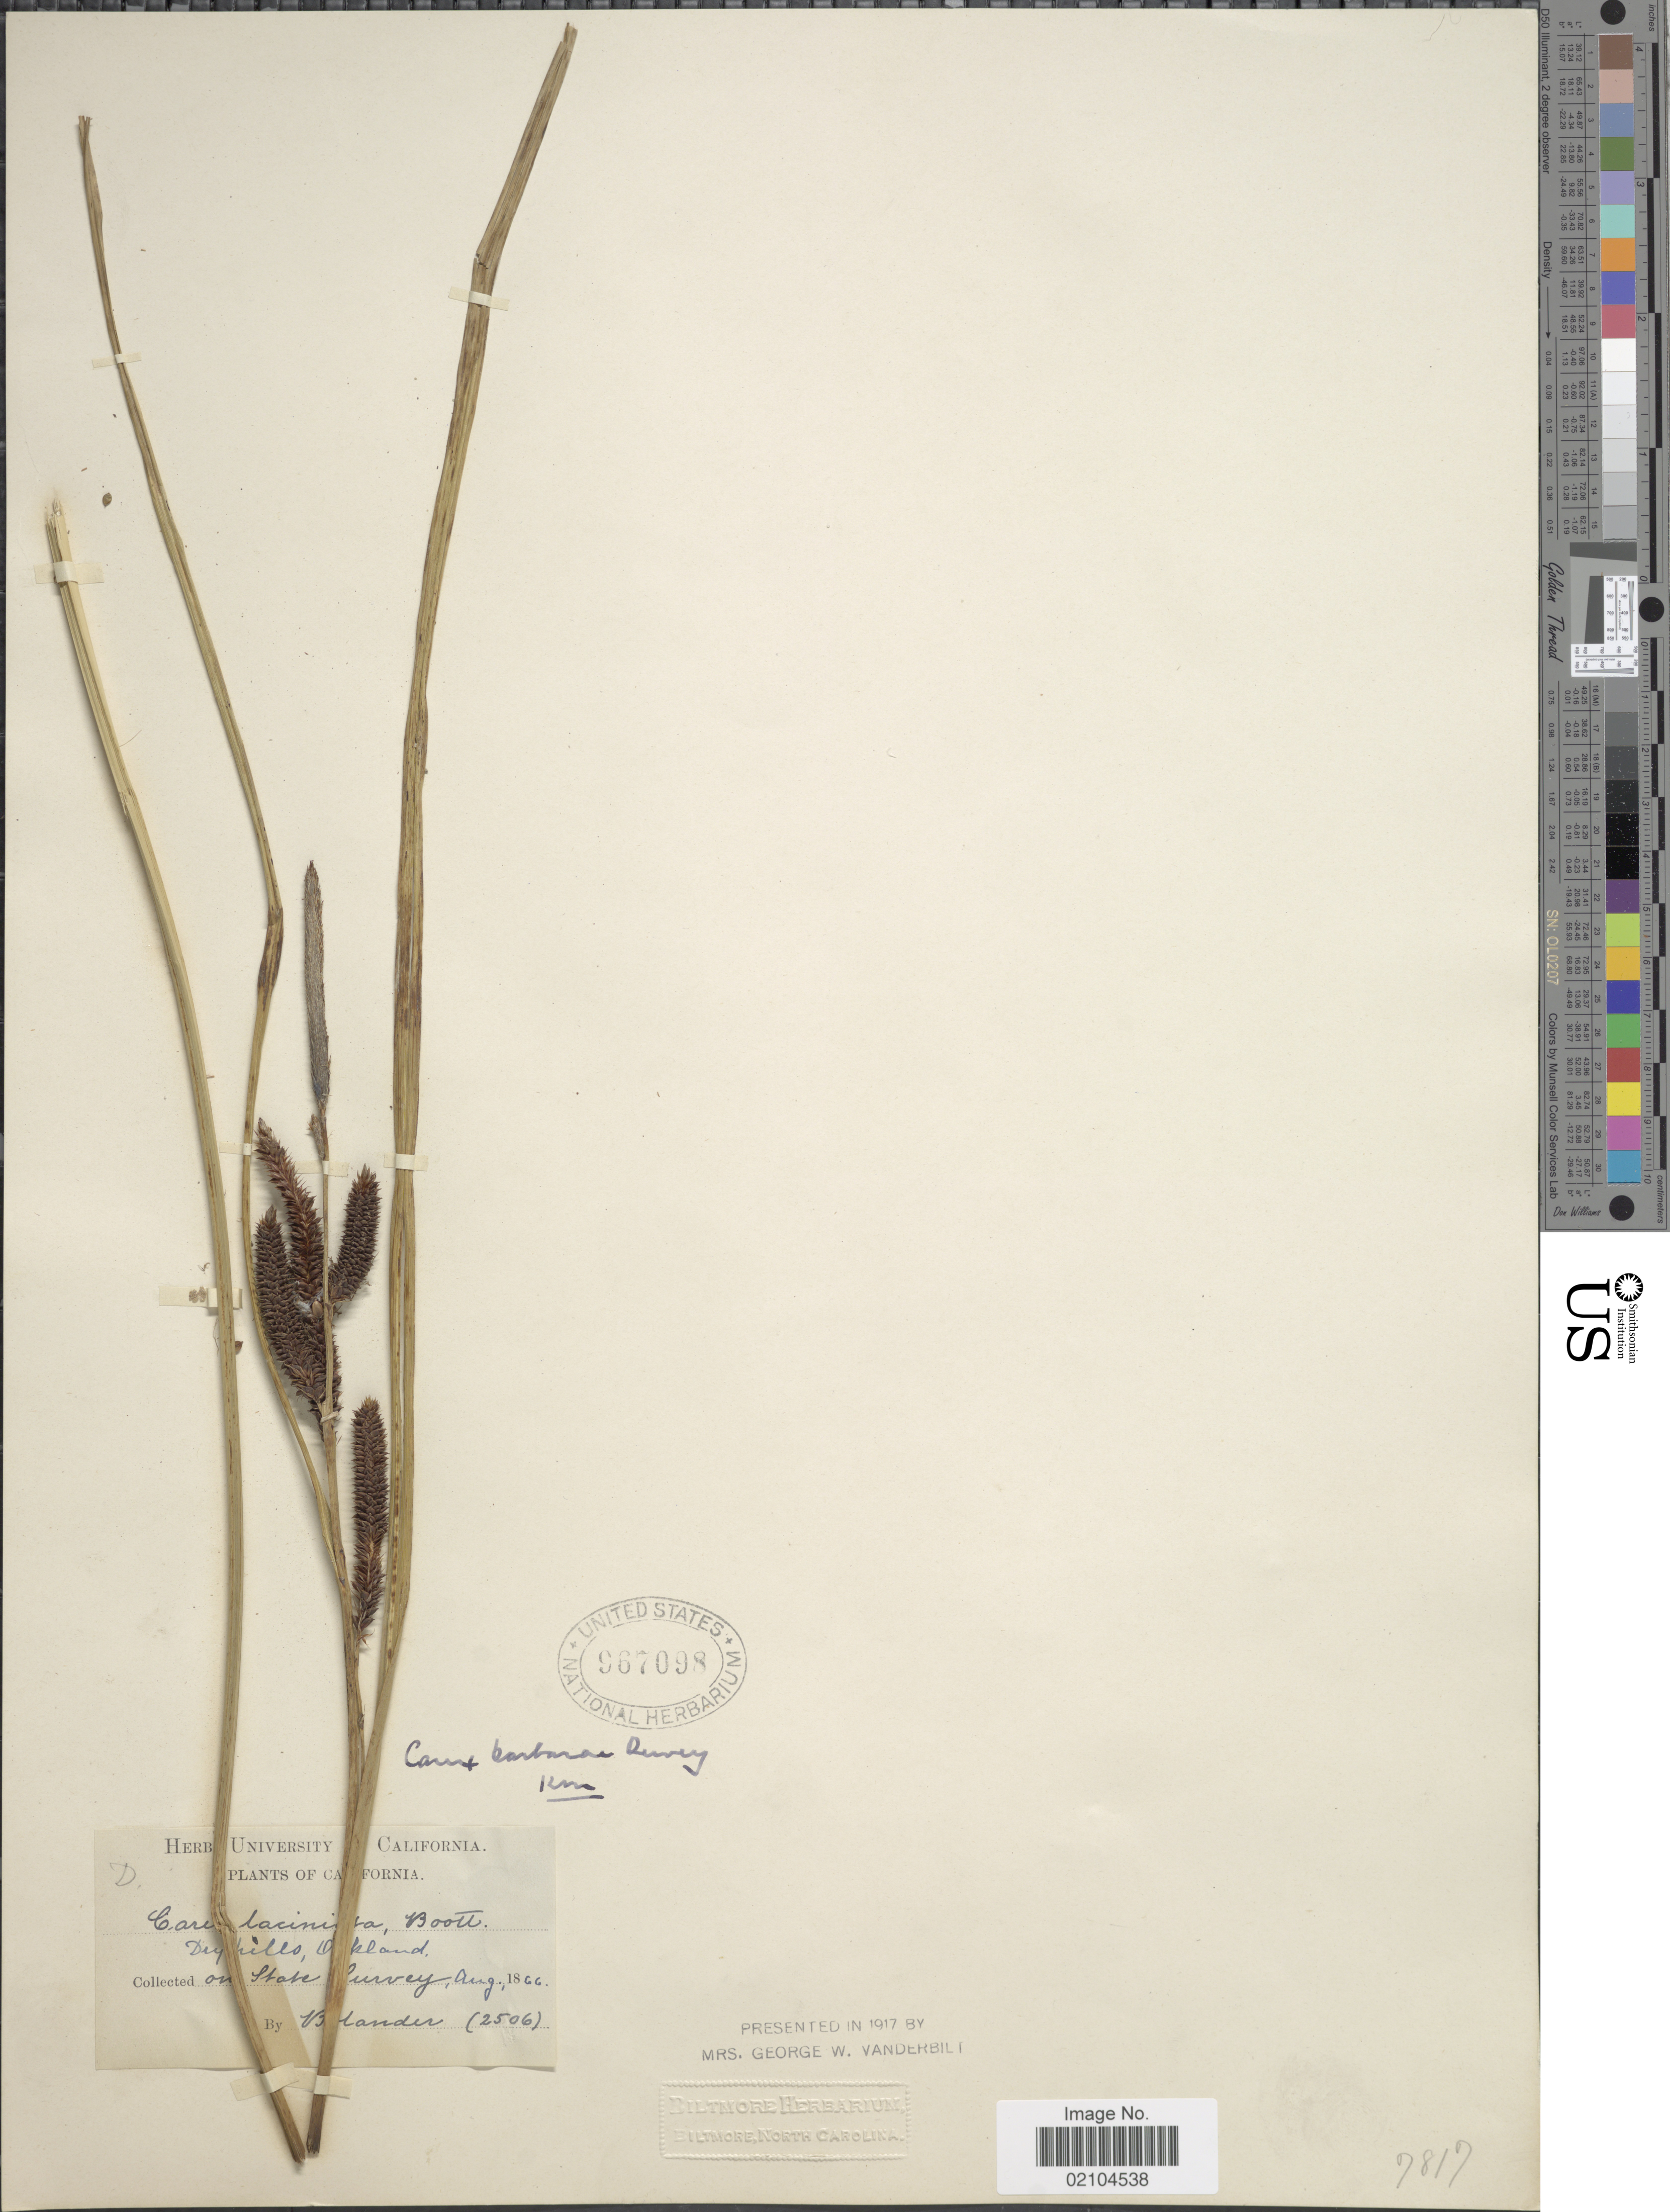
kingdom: Plantae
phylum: Tracheophyta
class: Liliopsida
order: Poales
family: Cyperaceae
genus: Carex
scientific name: Carex barbarae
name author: Dewey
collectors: -. Bolander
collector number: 2506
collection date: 1866-08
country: United States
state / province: California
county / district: Alameda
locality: Oakland, on State Survey.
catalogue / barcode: US 967098